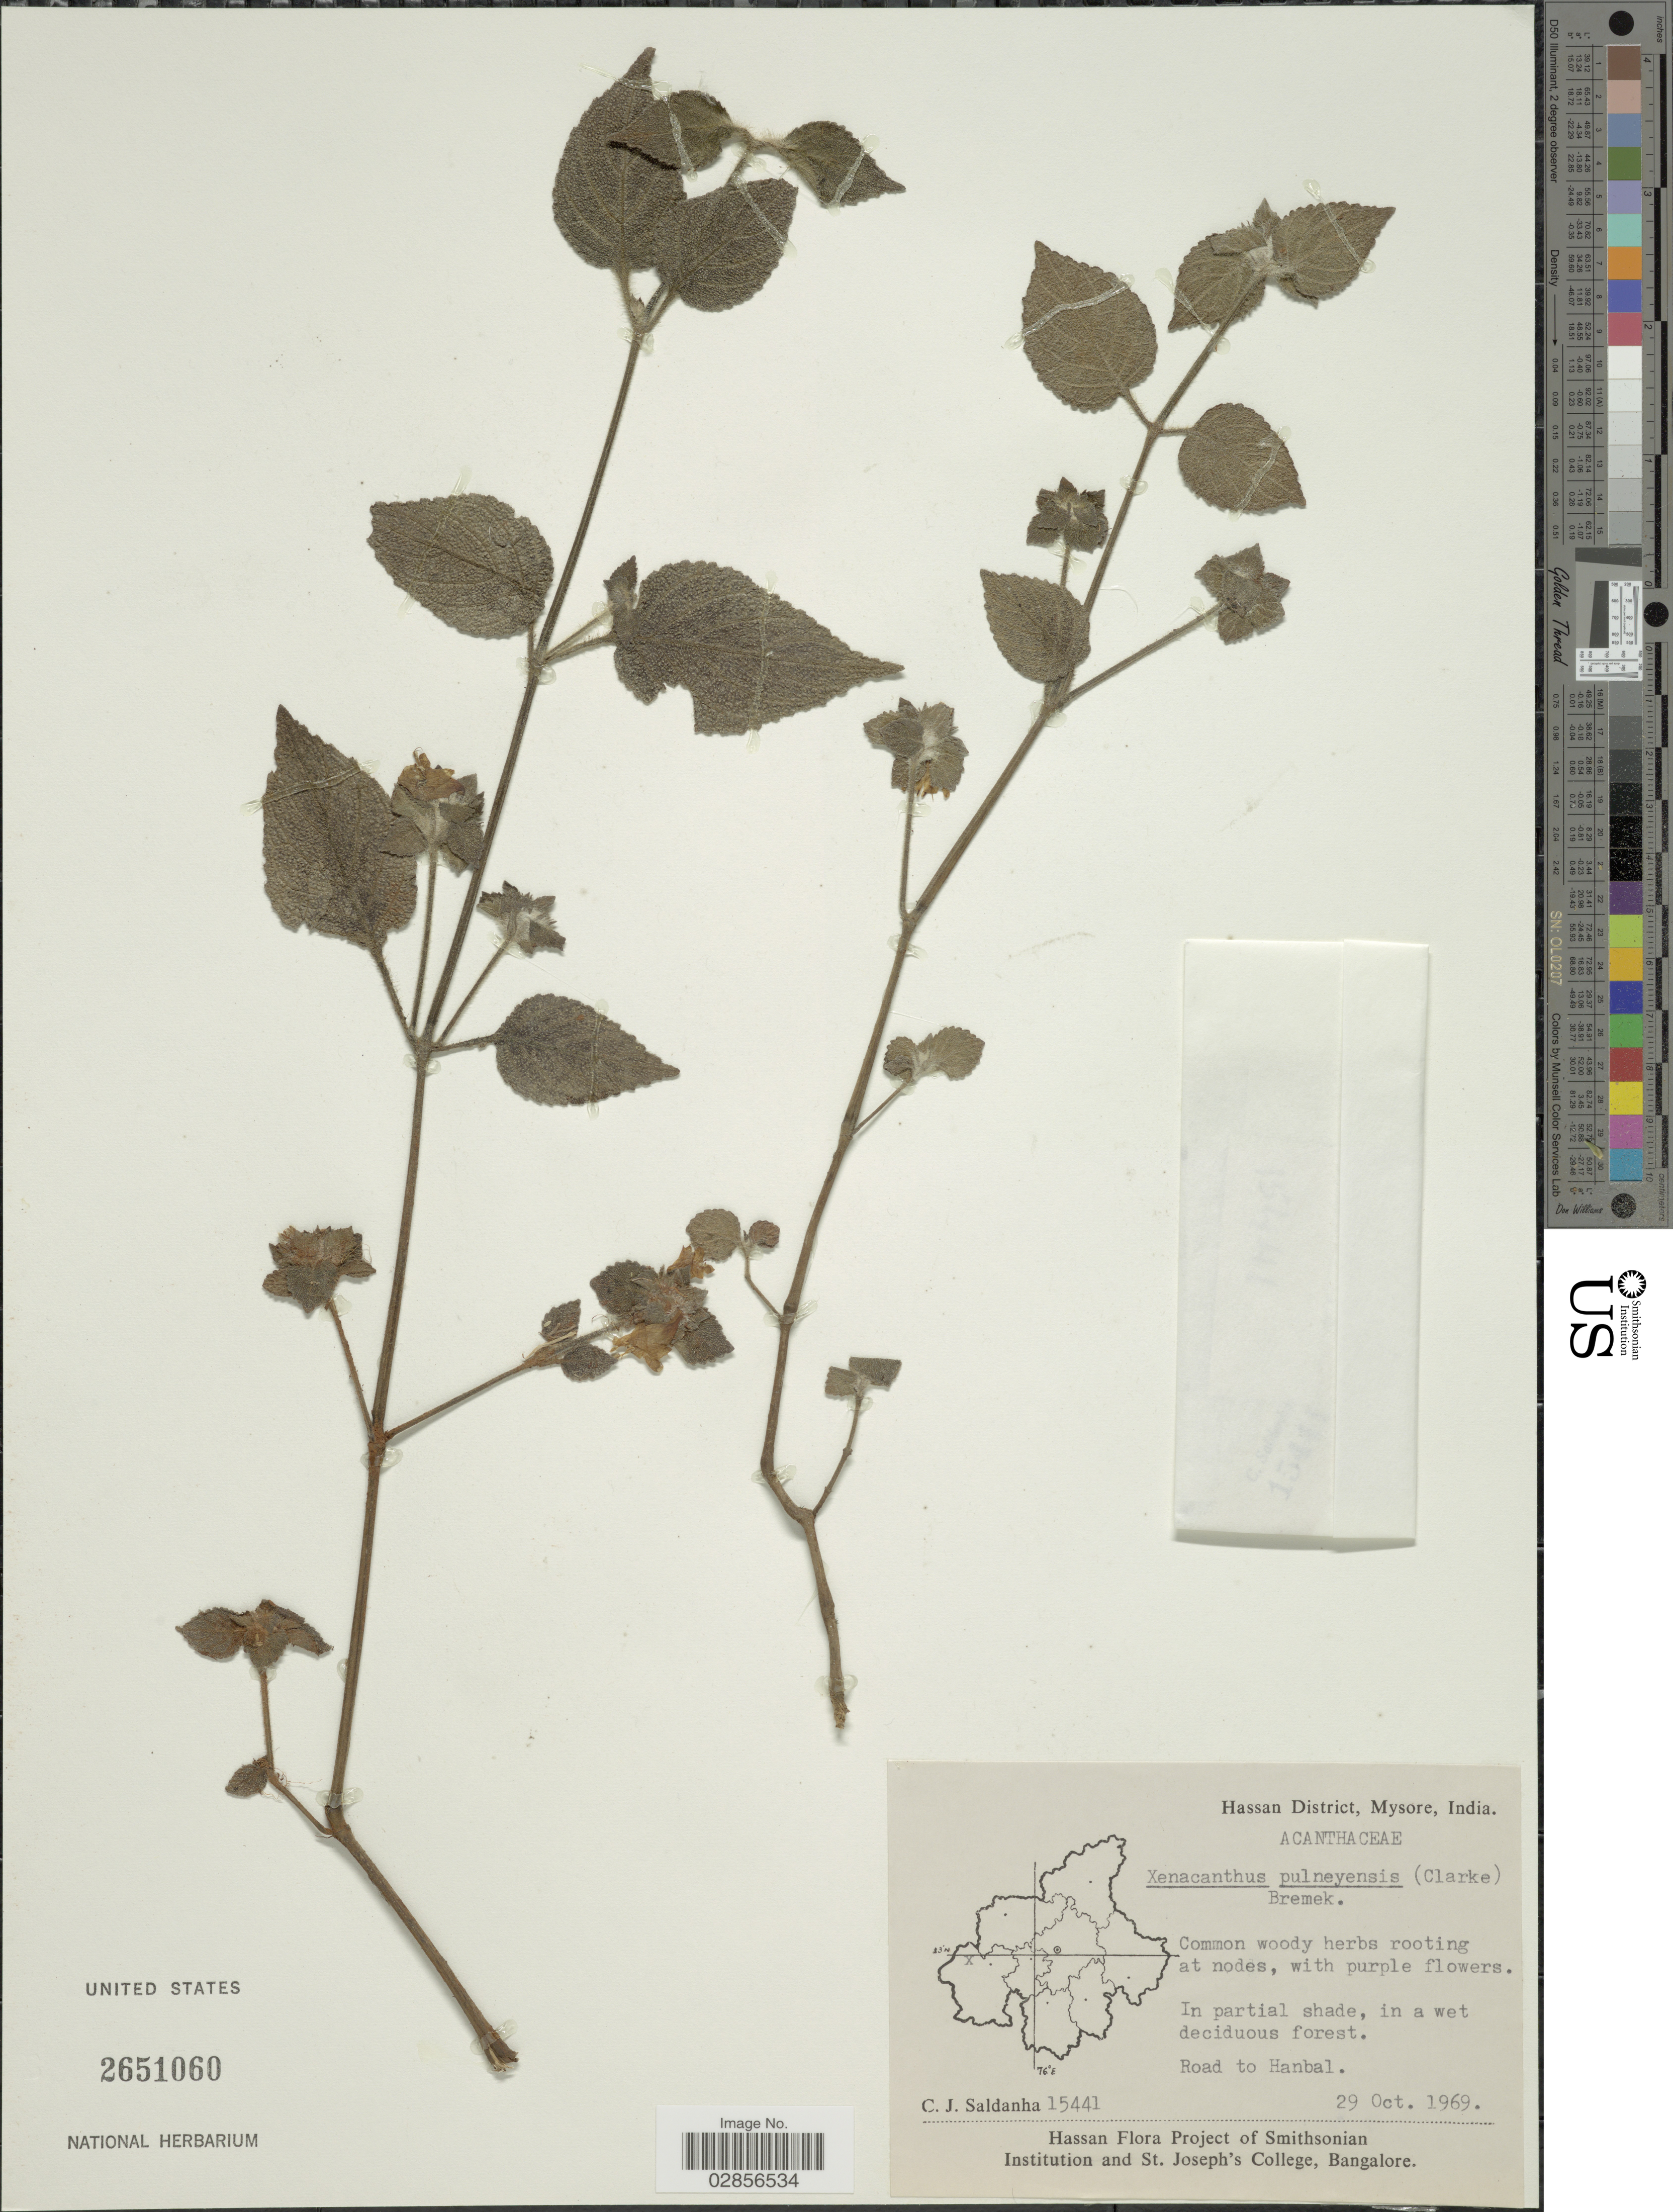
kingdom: Plantae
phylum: Tracheophyta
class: Magnoliopsida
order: Lamiales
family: Acanthaceae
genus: Strobilanthes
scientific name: Strobilanthes pulneyensis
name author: C.B. Clarke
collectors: C. J. Saldanha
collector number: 15441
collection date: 1969-10-29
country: India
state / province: Karnataka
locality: Hassan District, Mysore. Road to Hanbal.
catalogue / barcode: US 2651060